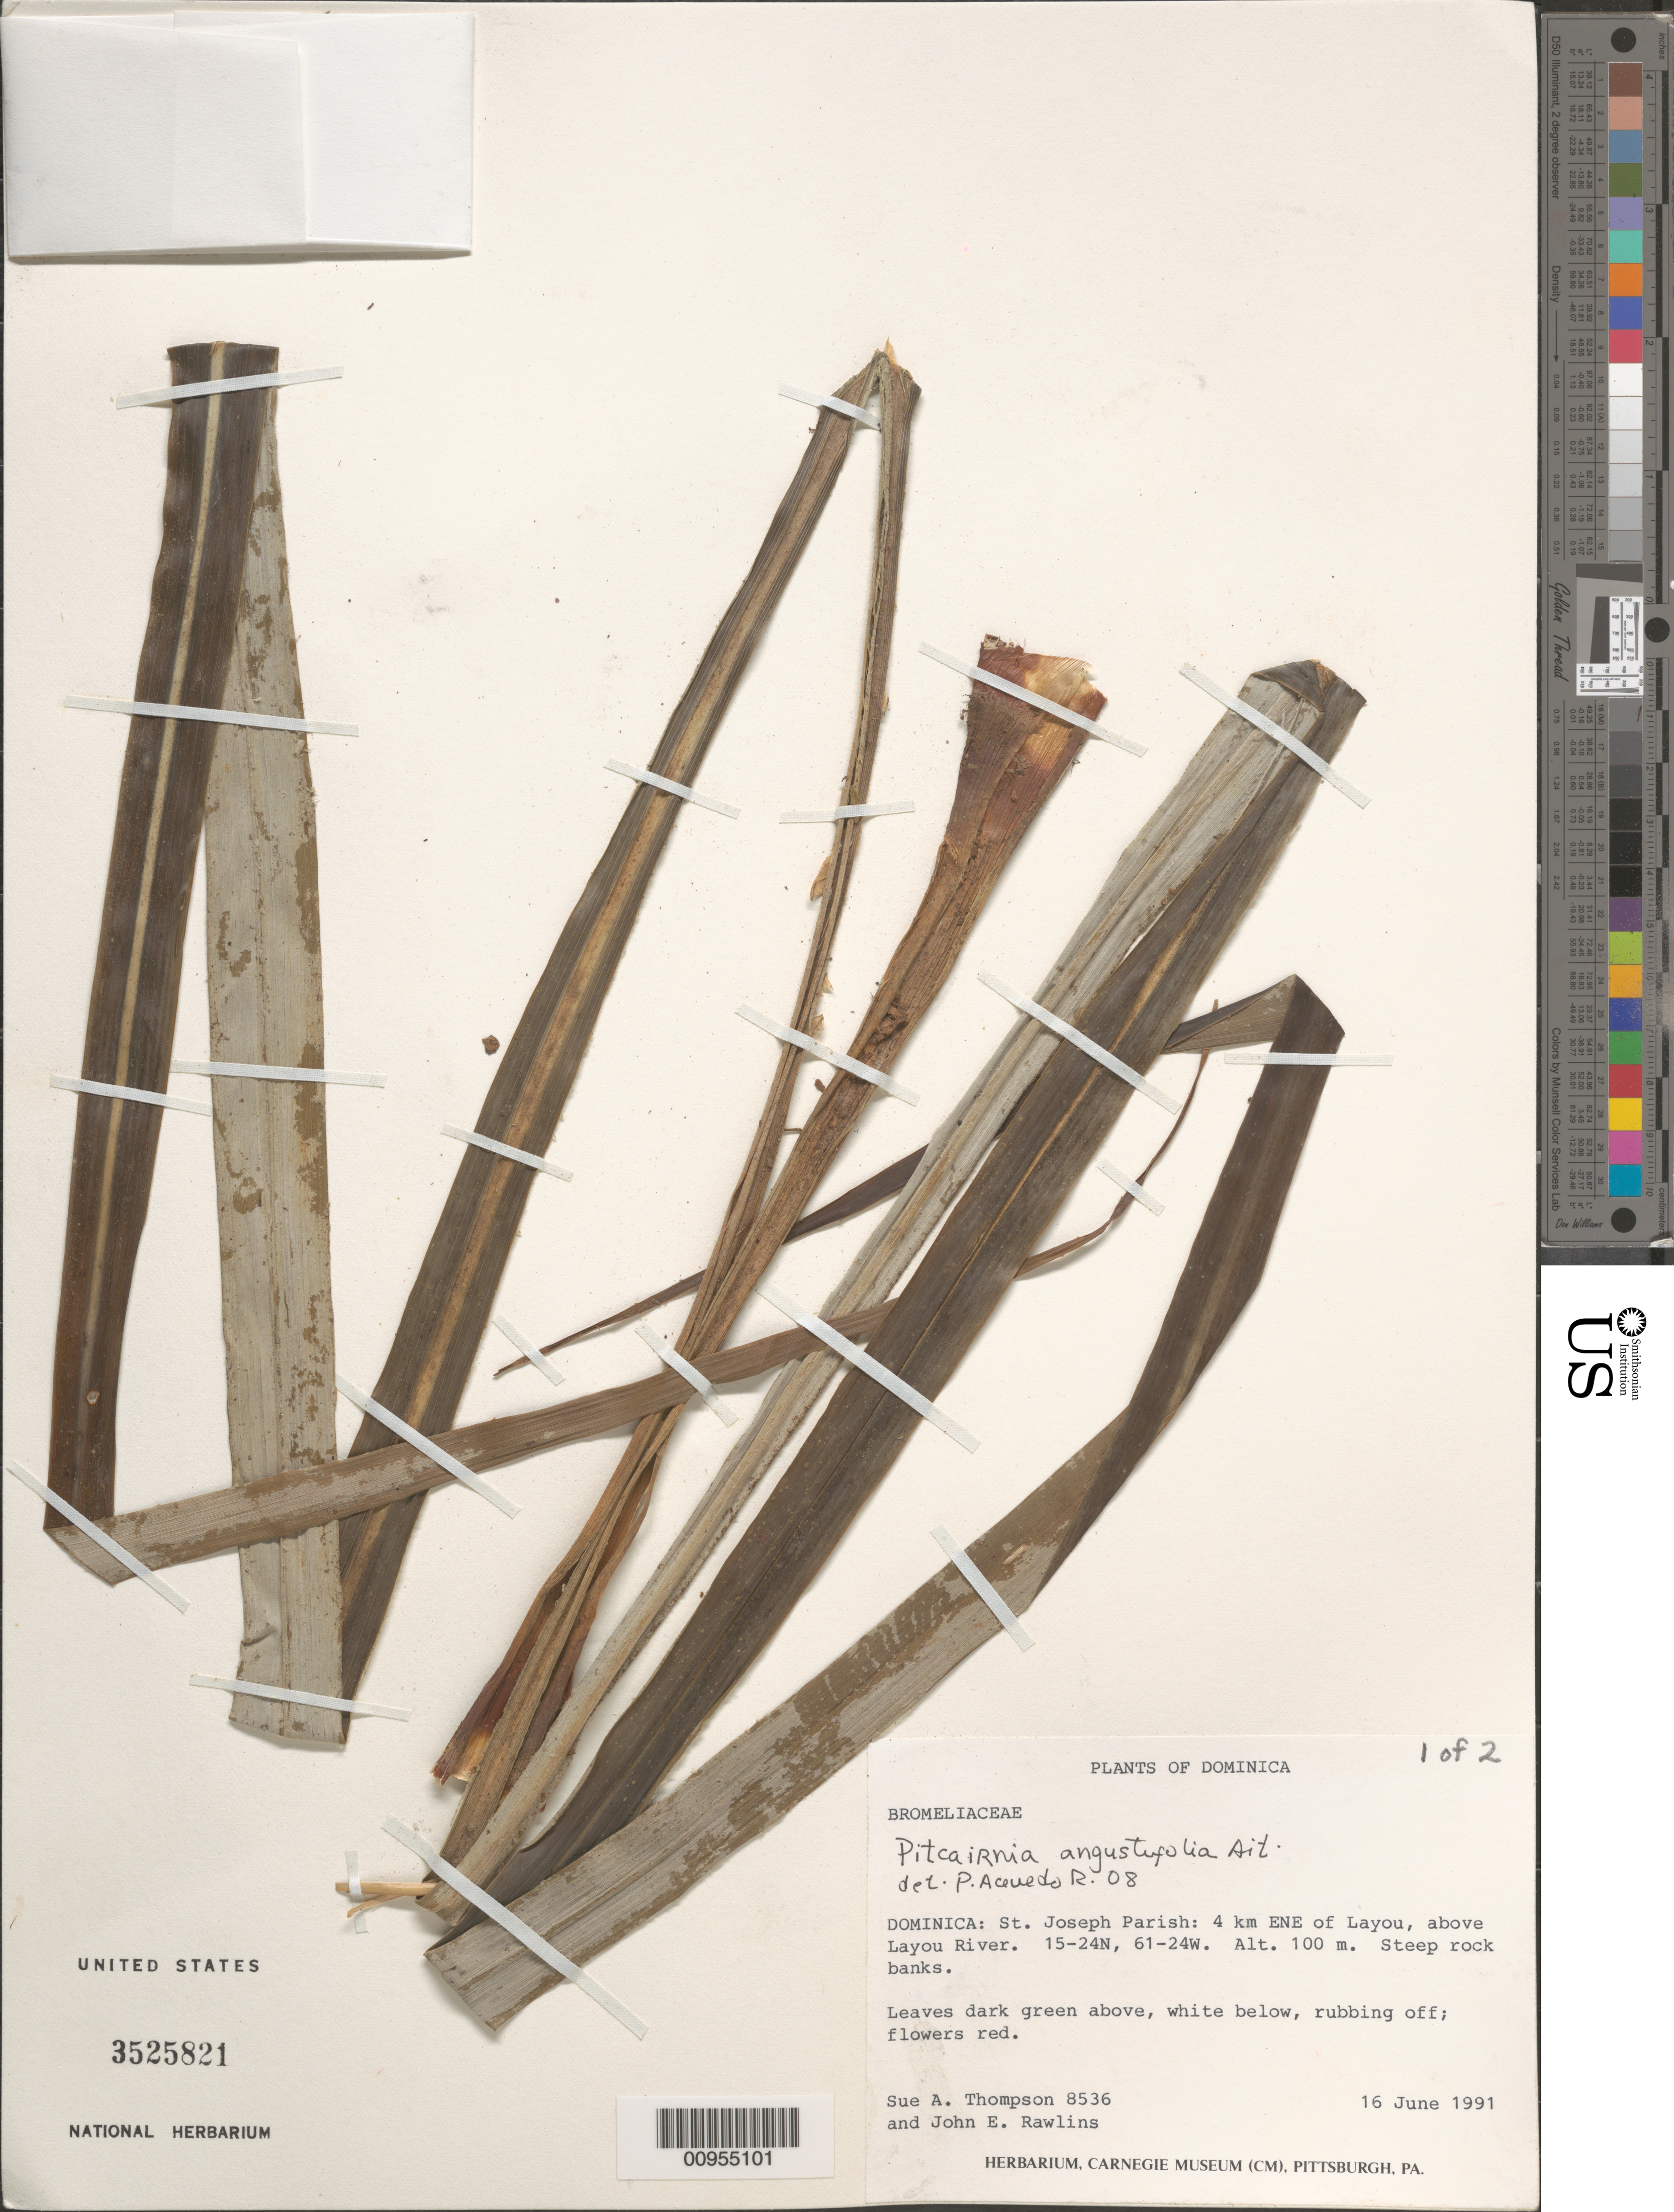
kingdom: Plantae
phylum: Tracheophyta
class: Liliopsida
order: Poales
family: Bromeliaceae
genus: Pitcairnia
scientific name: Pitcairnia angustifolia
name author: Sol. ex Aiton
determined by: Acevedo-Rodríguez, P., (BOT), Smithsonian Institution - National Museum of Natural History (UNITED STATES)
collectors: S. A. Thompson & J. Rawlins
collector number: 8536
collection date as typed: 16 Jun 1991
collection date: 1991-06-16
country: Dominica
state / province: St. George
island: Dominica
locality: Layou, 4 km ENE of, above Layou River.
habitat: Steep rock banks.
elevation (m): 100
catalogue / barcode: US 3525821